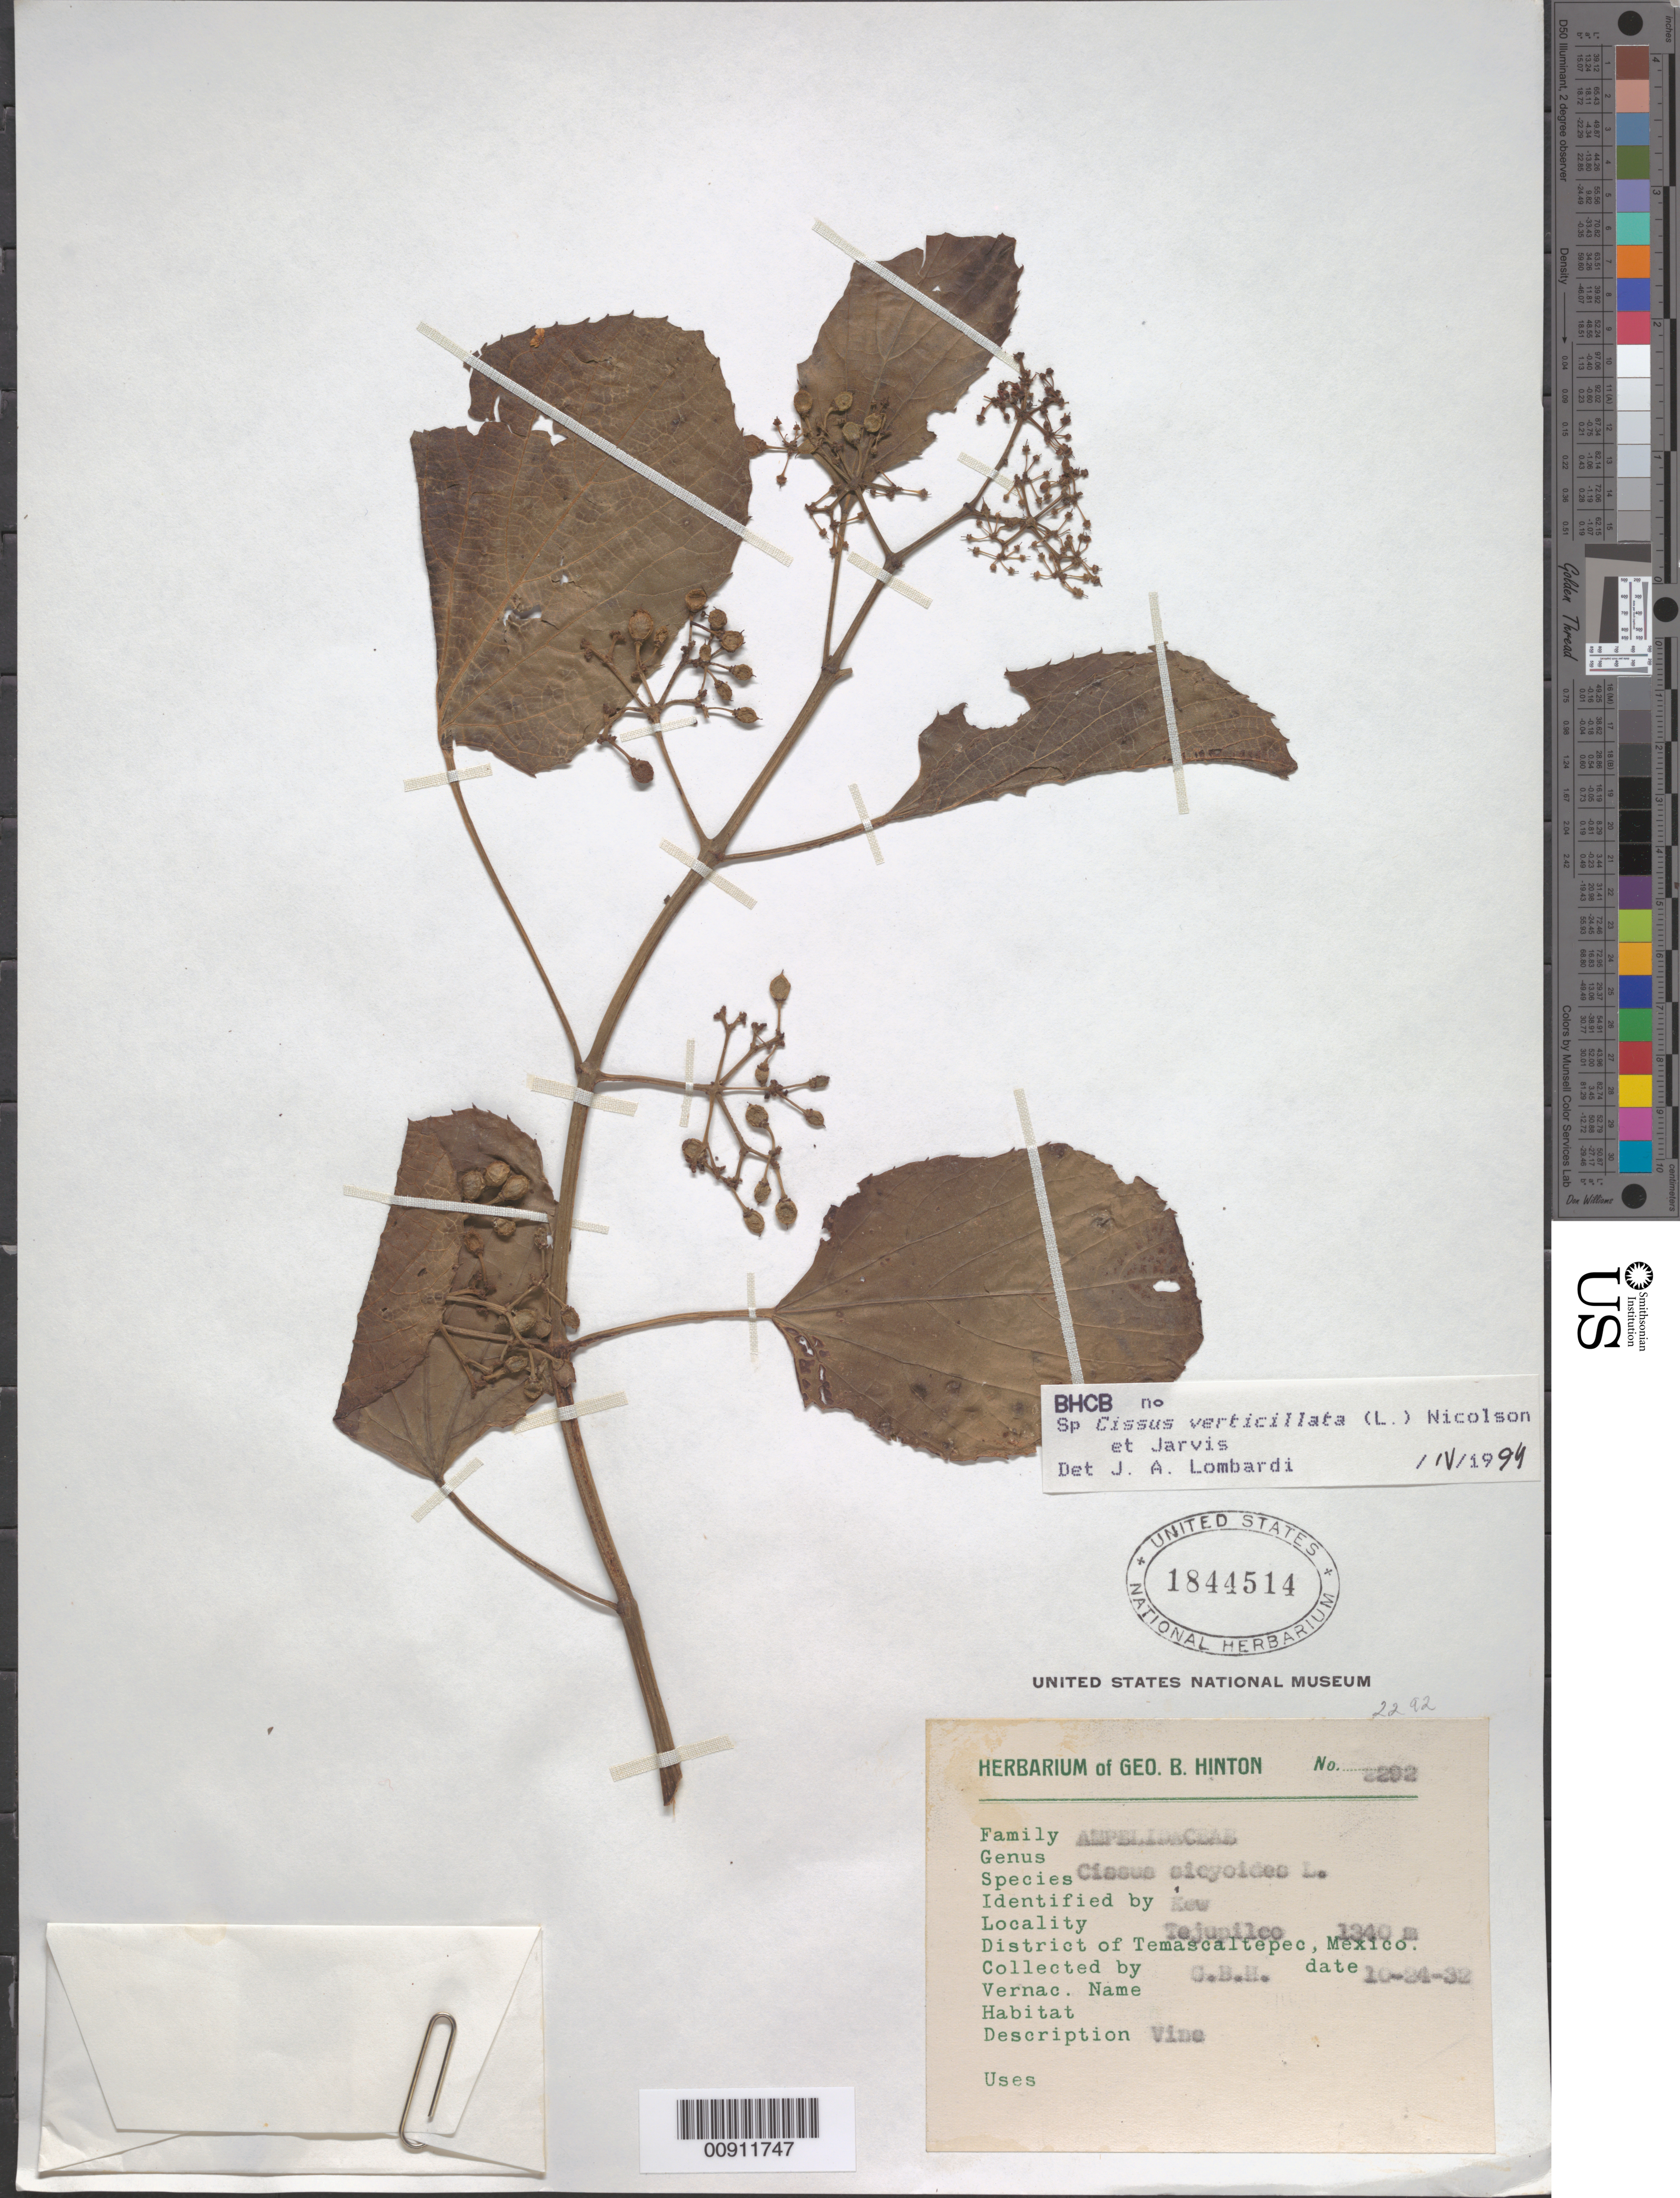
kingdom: Plantae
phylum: Tracheophyta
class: Magnoliopsida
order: Vitales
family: Vitaceae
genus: Cissus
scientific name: Cissus verticillata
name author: (L.) Nicolson & C.E. Jarvis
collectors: G. B. Hinton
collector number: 2292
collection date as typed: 24 Oct 1932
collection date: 1932-10-24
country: Mexico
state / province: México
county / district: Temascaltepec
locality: Tejupilco, District Temascaltepec, State of Mexico.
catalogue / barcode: US 1844514